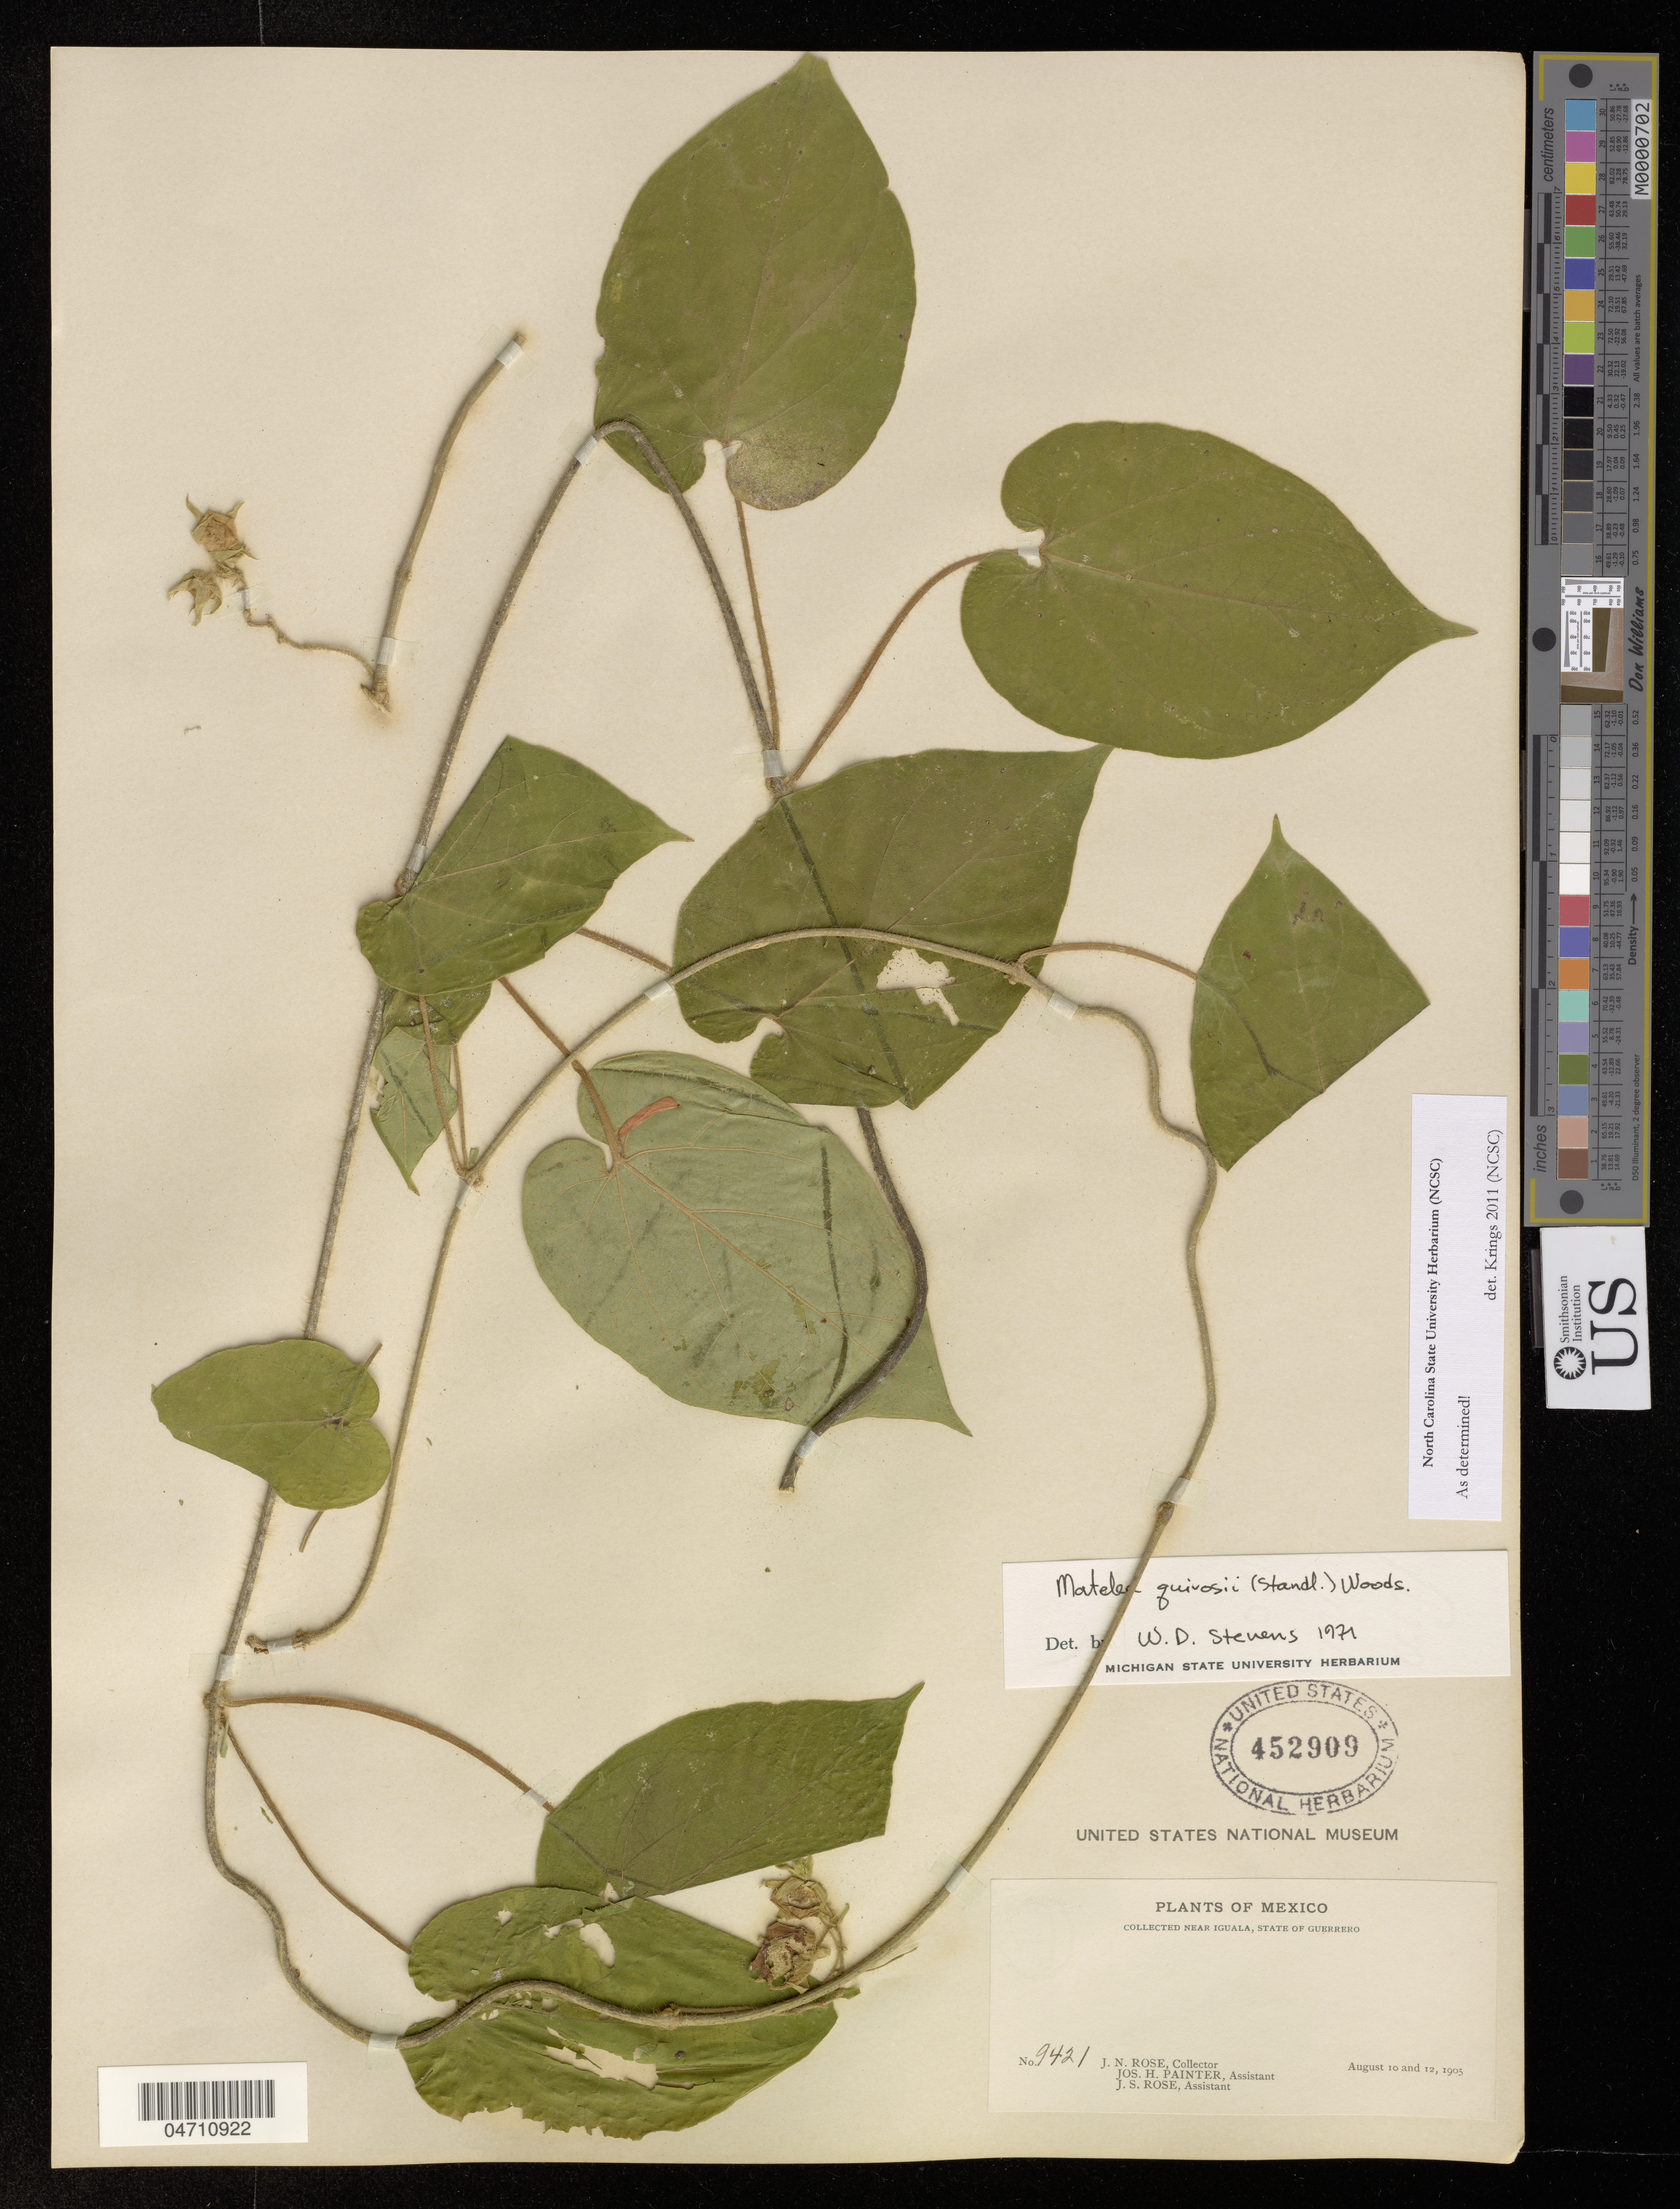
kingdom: Plantae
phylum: Tracheophyta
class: Magnoliopsida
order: Gentianales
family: Apocynaceae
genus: Matelea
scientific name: Matelea quirosii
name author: (Standl.) Woodson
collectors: J. N. Rose, J. H. Painter & J. S. Rose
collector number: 9421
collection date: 1905-08-10/1905-08-12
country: Mexico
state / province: Guerrero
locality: Collected near Iguala.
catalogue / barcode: US 452909